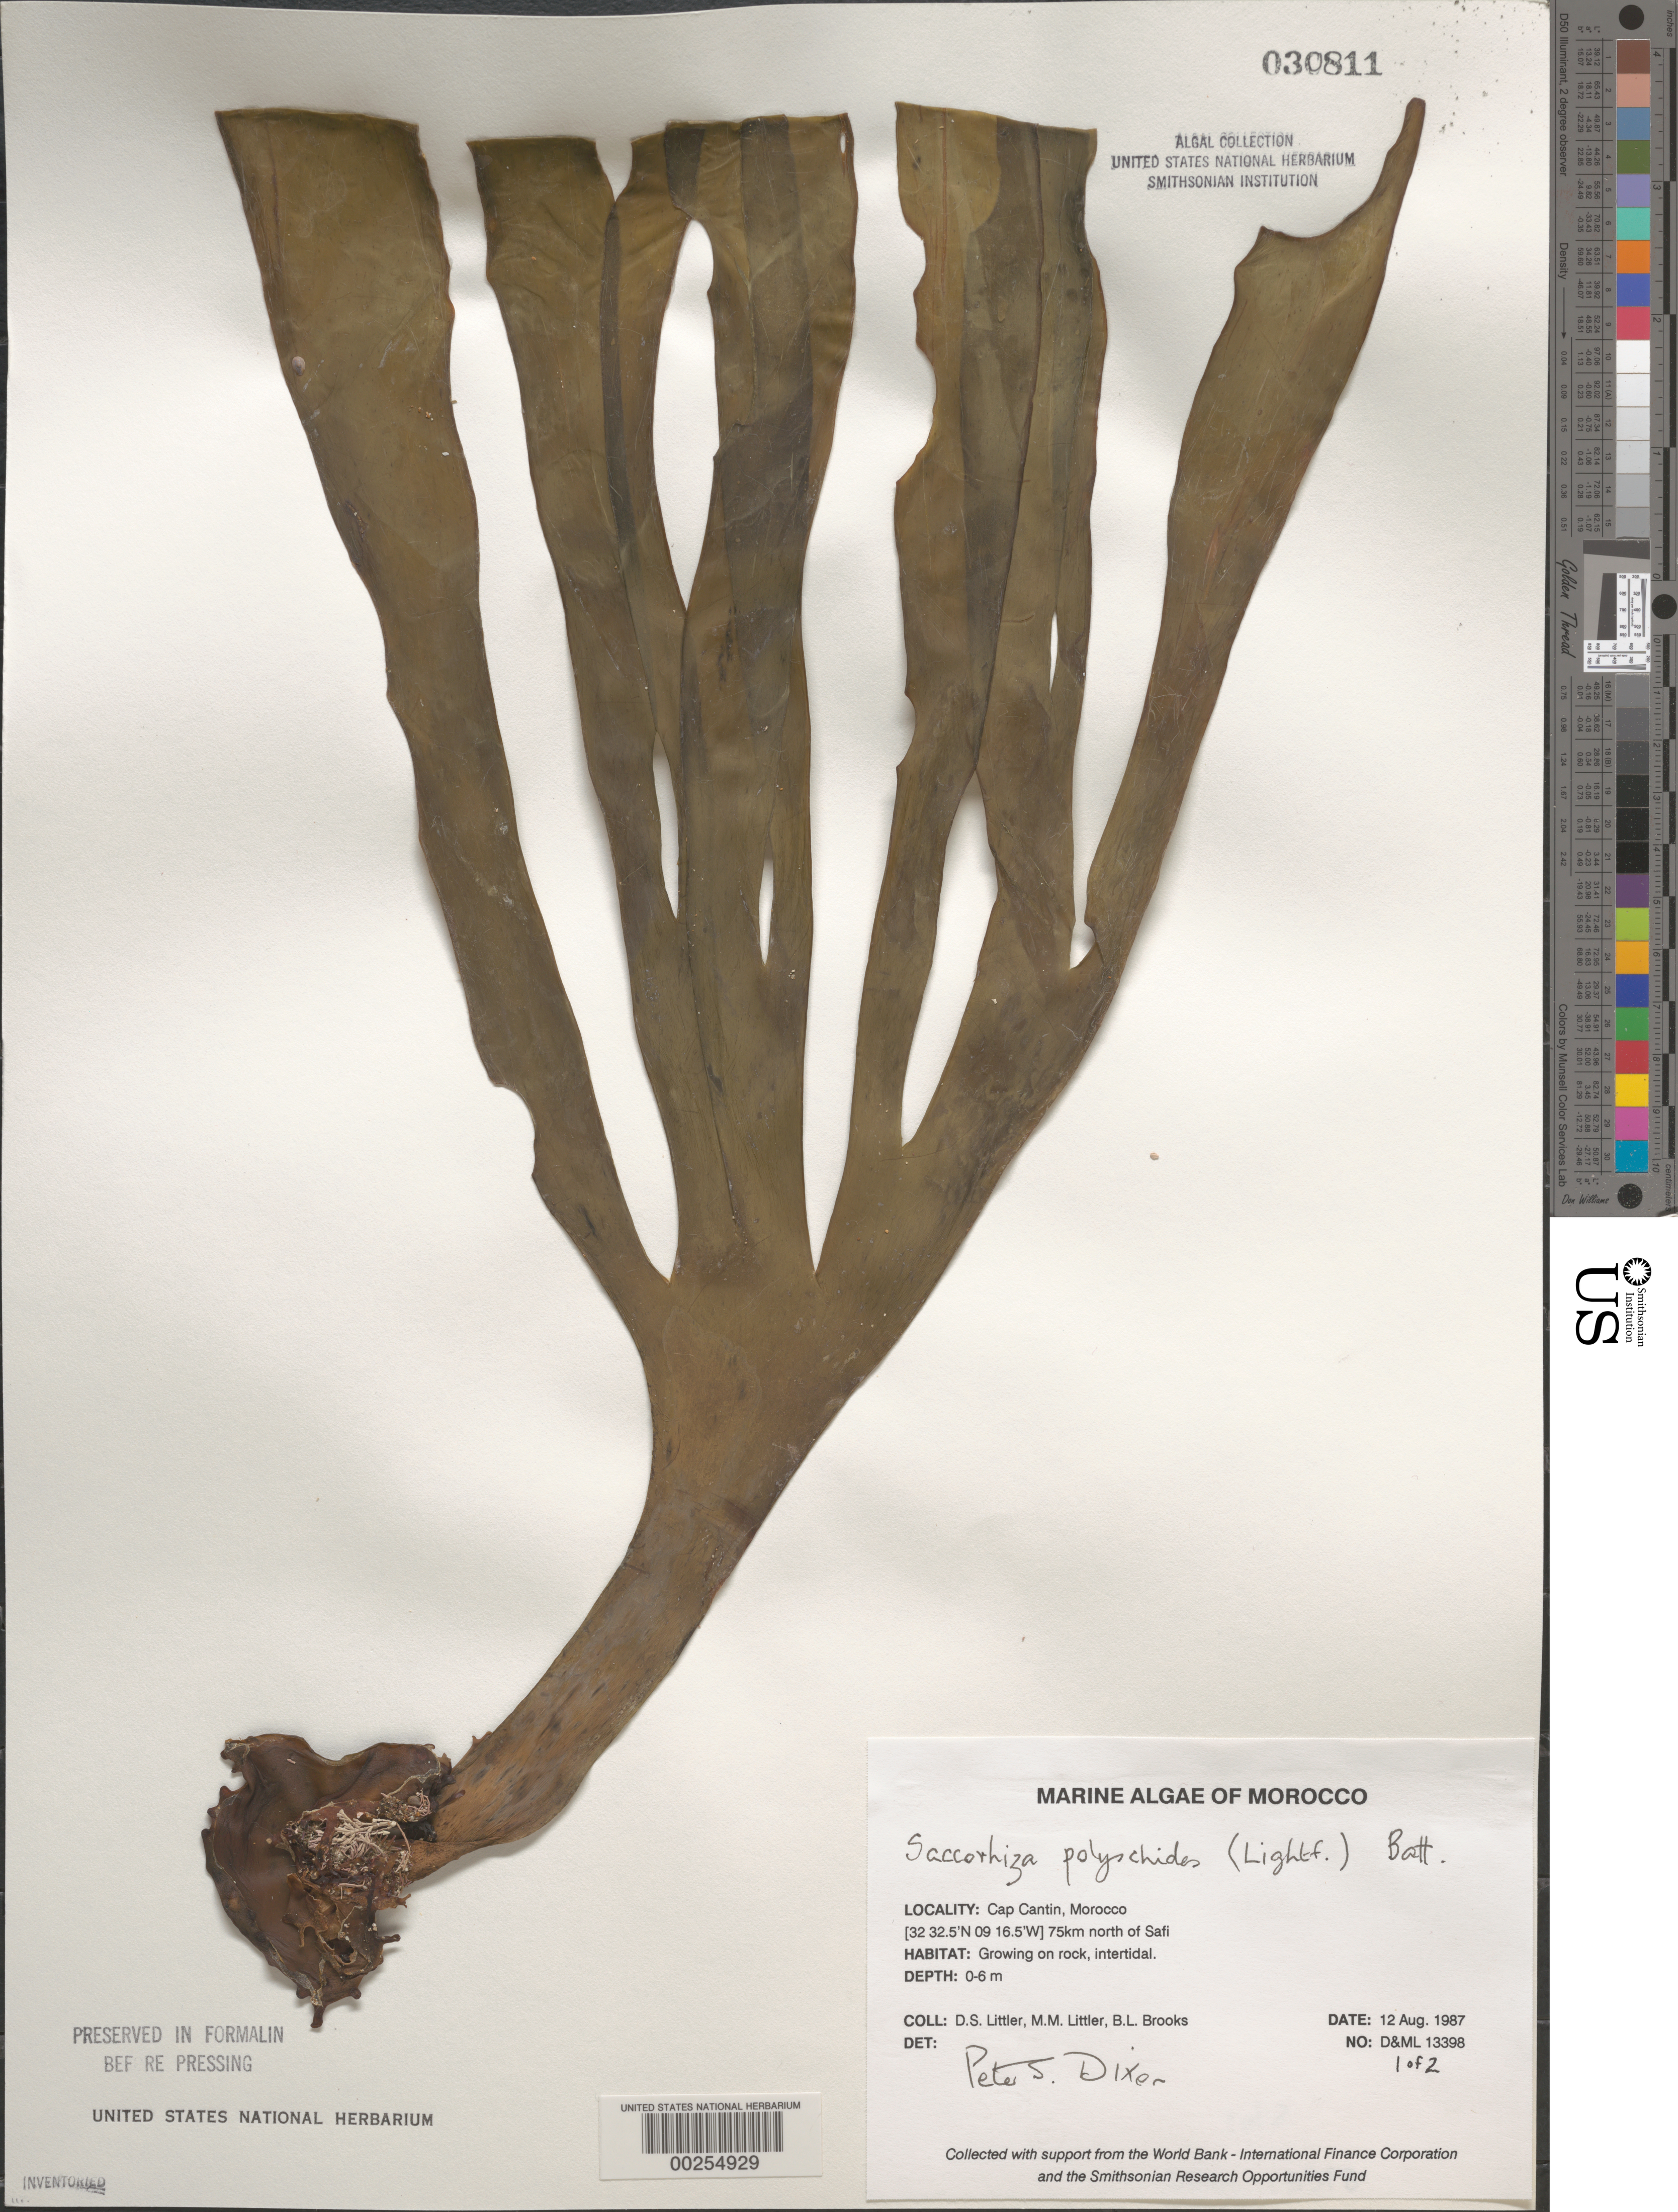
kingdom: Chromista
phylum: Foraminifera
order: Astrorhizida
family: Hyperamminidae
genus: Saccorhiza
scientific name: Saccorhiza polyschides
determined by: Dixon, P. S.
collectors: D. S. Littler, M. M. Littler & B. Brooks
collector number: D&ML 13398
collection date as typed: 12 Aug 1987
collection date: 1987-08-12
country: Morocco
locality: Cap Cantin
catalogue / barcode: US 30811